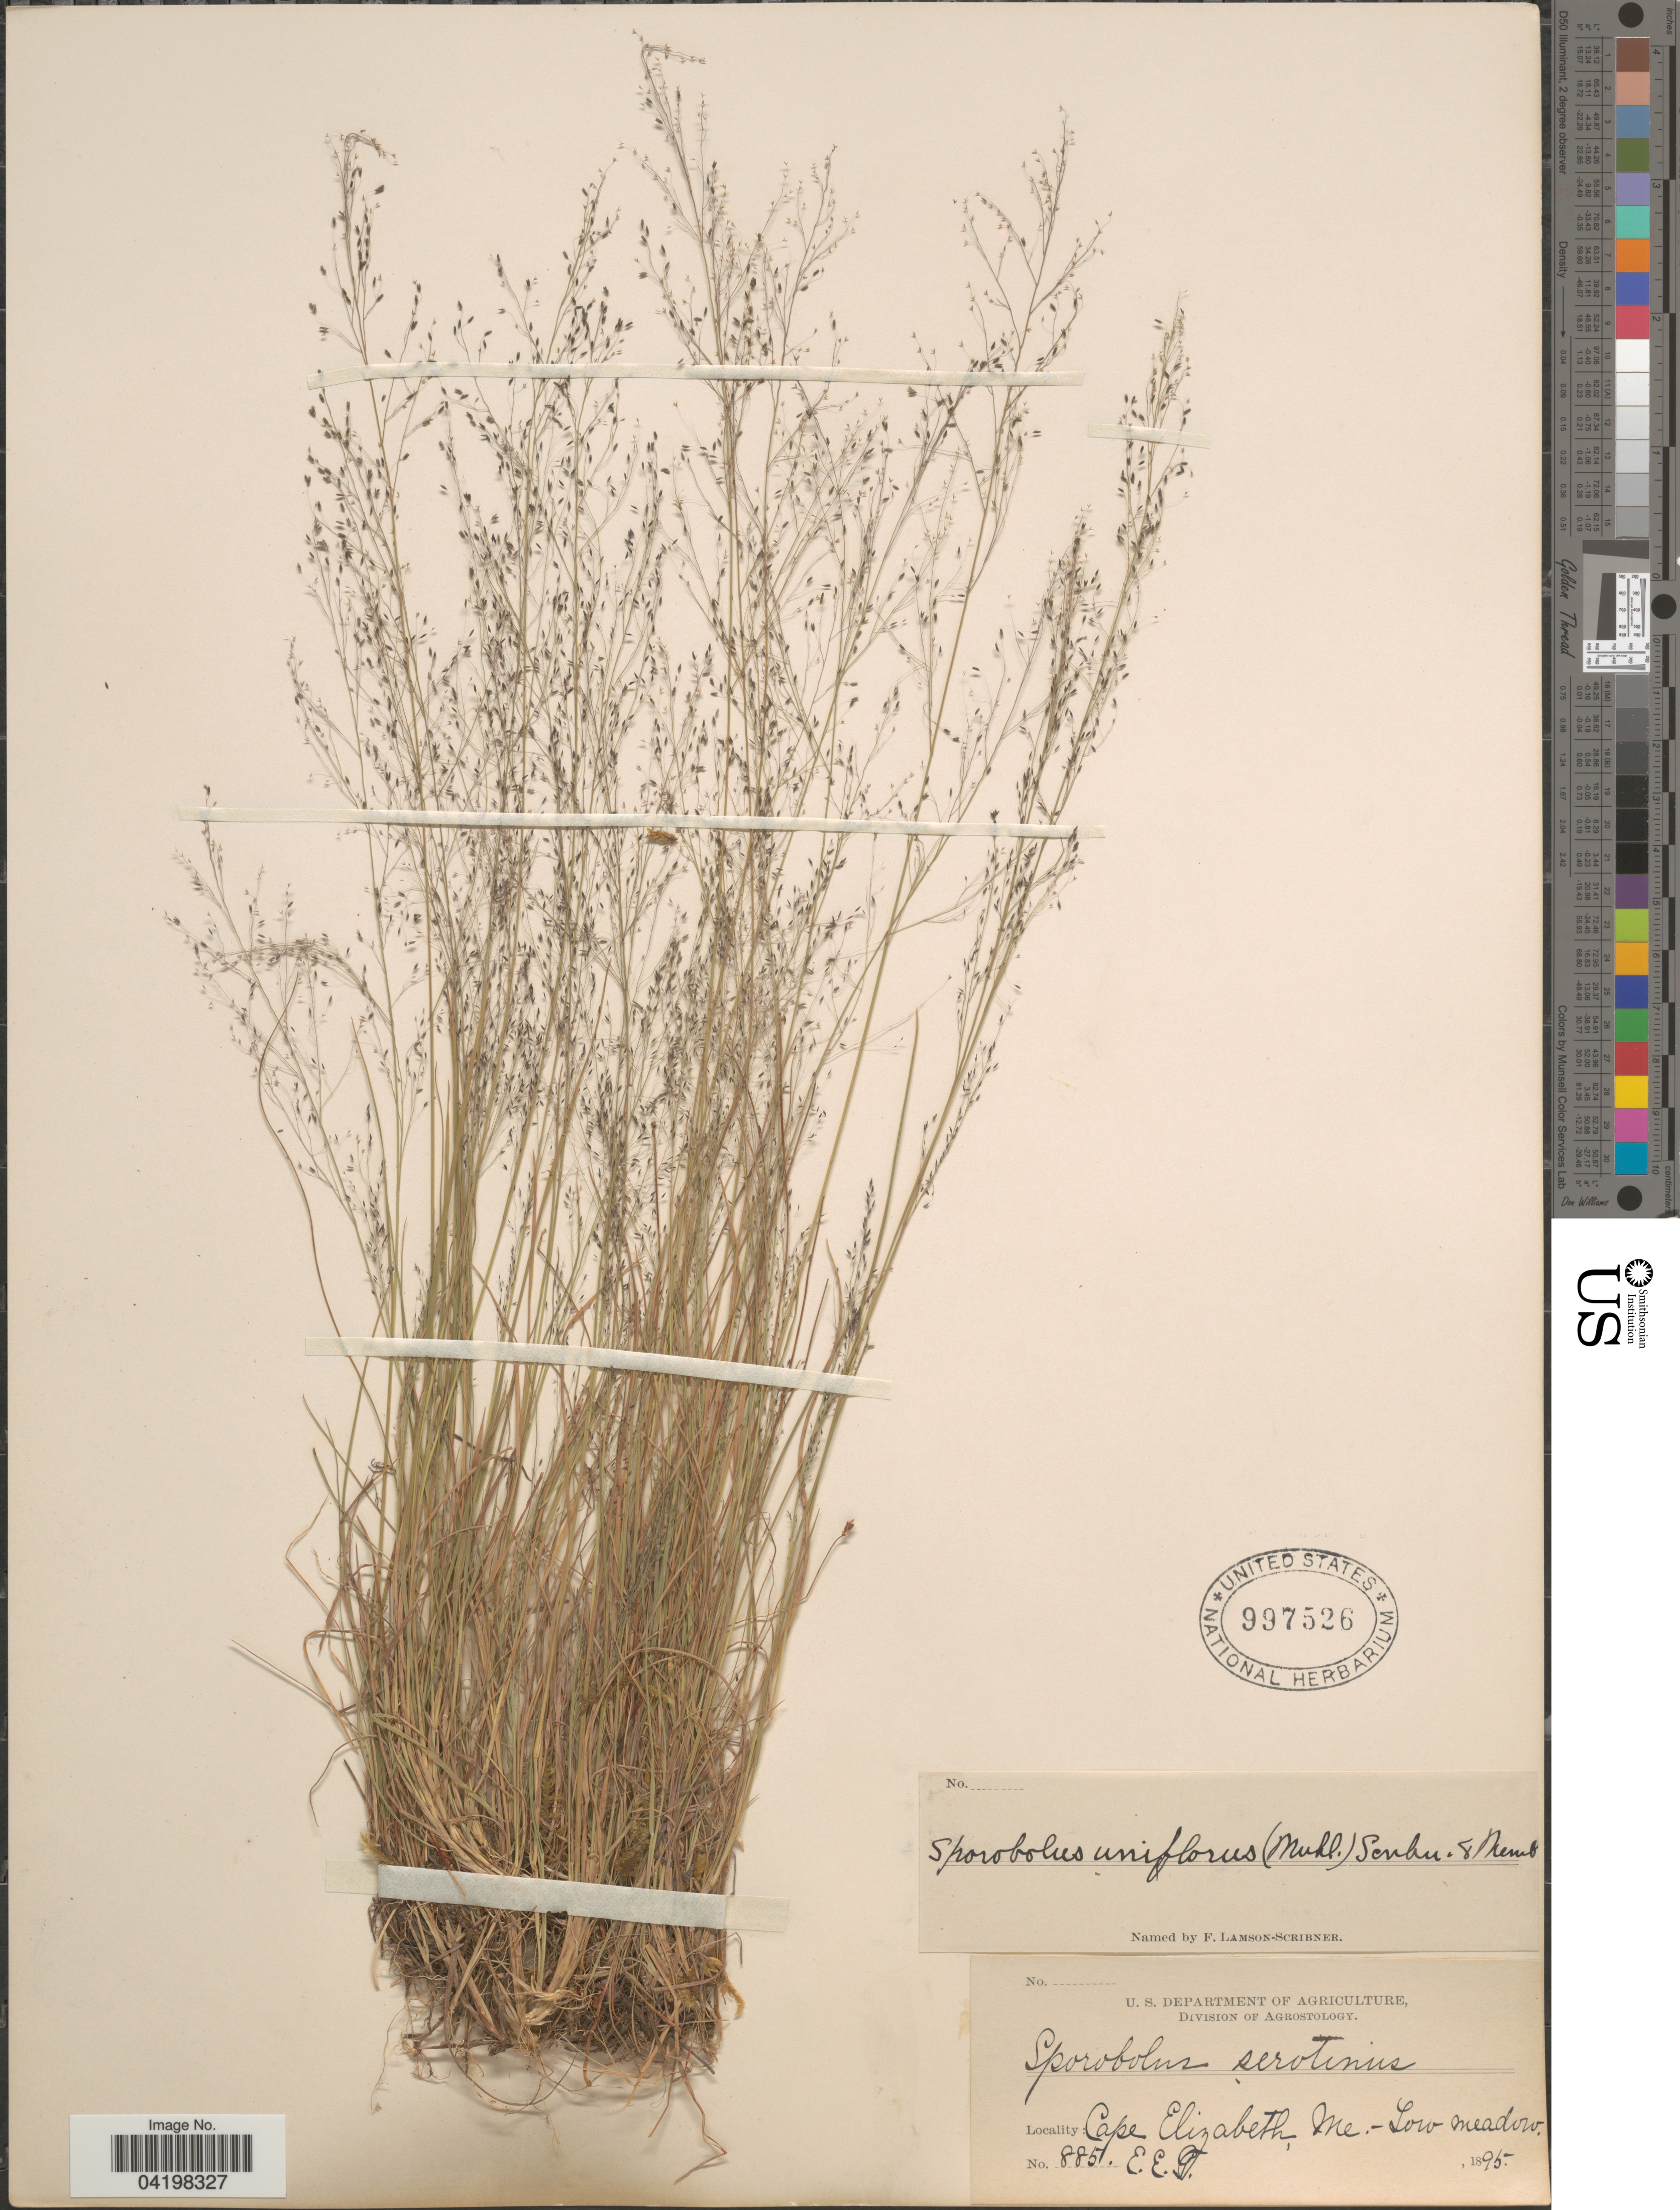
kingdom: Plantae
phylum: Tracheophyta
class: Liliopsida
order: Poales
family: Poaceae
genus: Muhlenbergia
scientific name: Muhlenbergia uniflora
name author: (Muhl.) Fernald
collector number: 885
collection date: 1895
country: United States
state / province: Maine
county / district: Cumberland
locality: Cape Elizabeth.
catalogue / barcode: US 997526